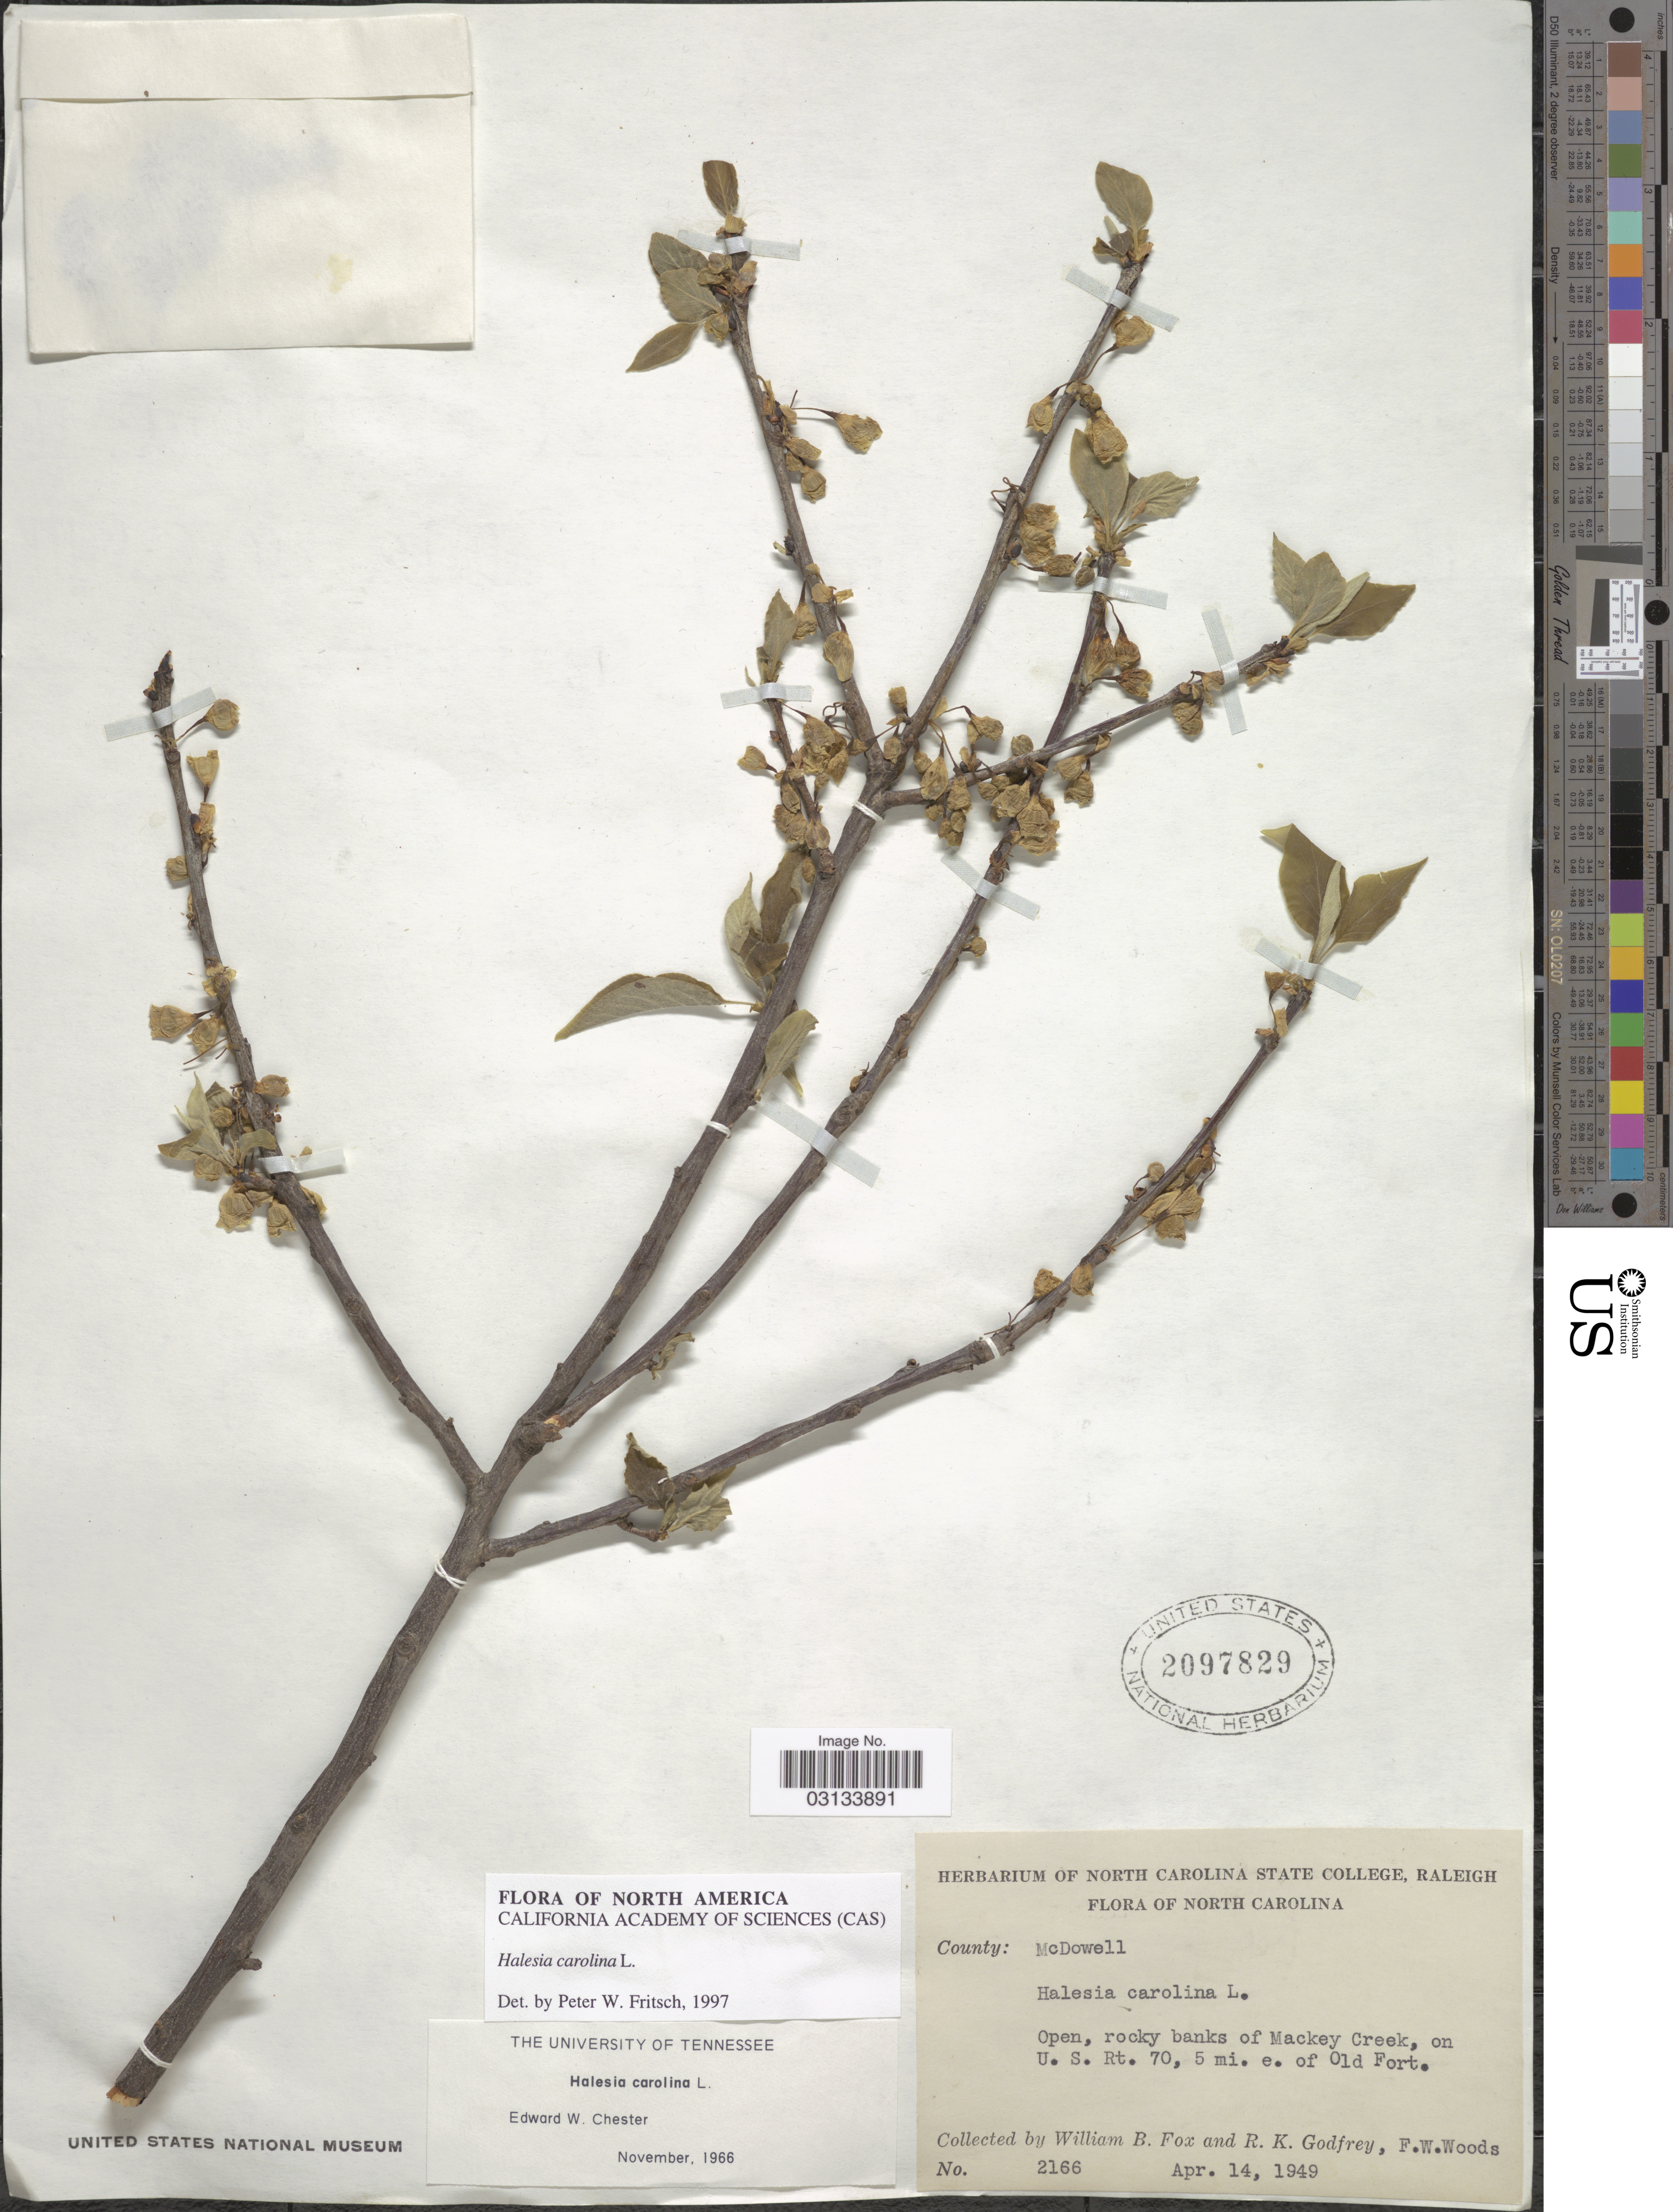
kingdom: Plantae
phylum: Tracheophyta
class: Magnoliopsida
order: Ericales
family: Styracaceae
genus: Halesia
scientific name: Halesia carolina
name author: L.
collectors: W. Fox, R. K. Godfrey & F. W. Woods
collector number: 2166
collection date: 1949-04-14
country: United States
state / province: North Carolina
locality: County: McDowell. Open, rocky banks of Mackey Creek, on U. S. Rt. 70, 5 mi. e. of Old Fort.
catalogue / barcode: US 2097829